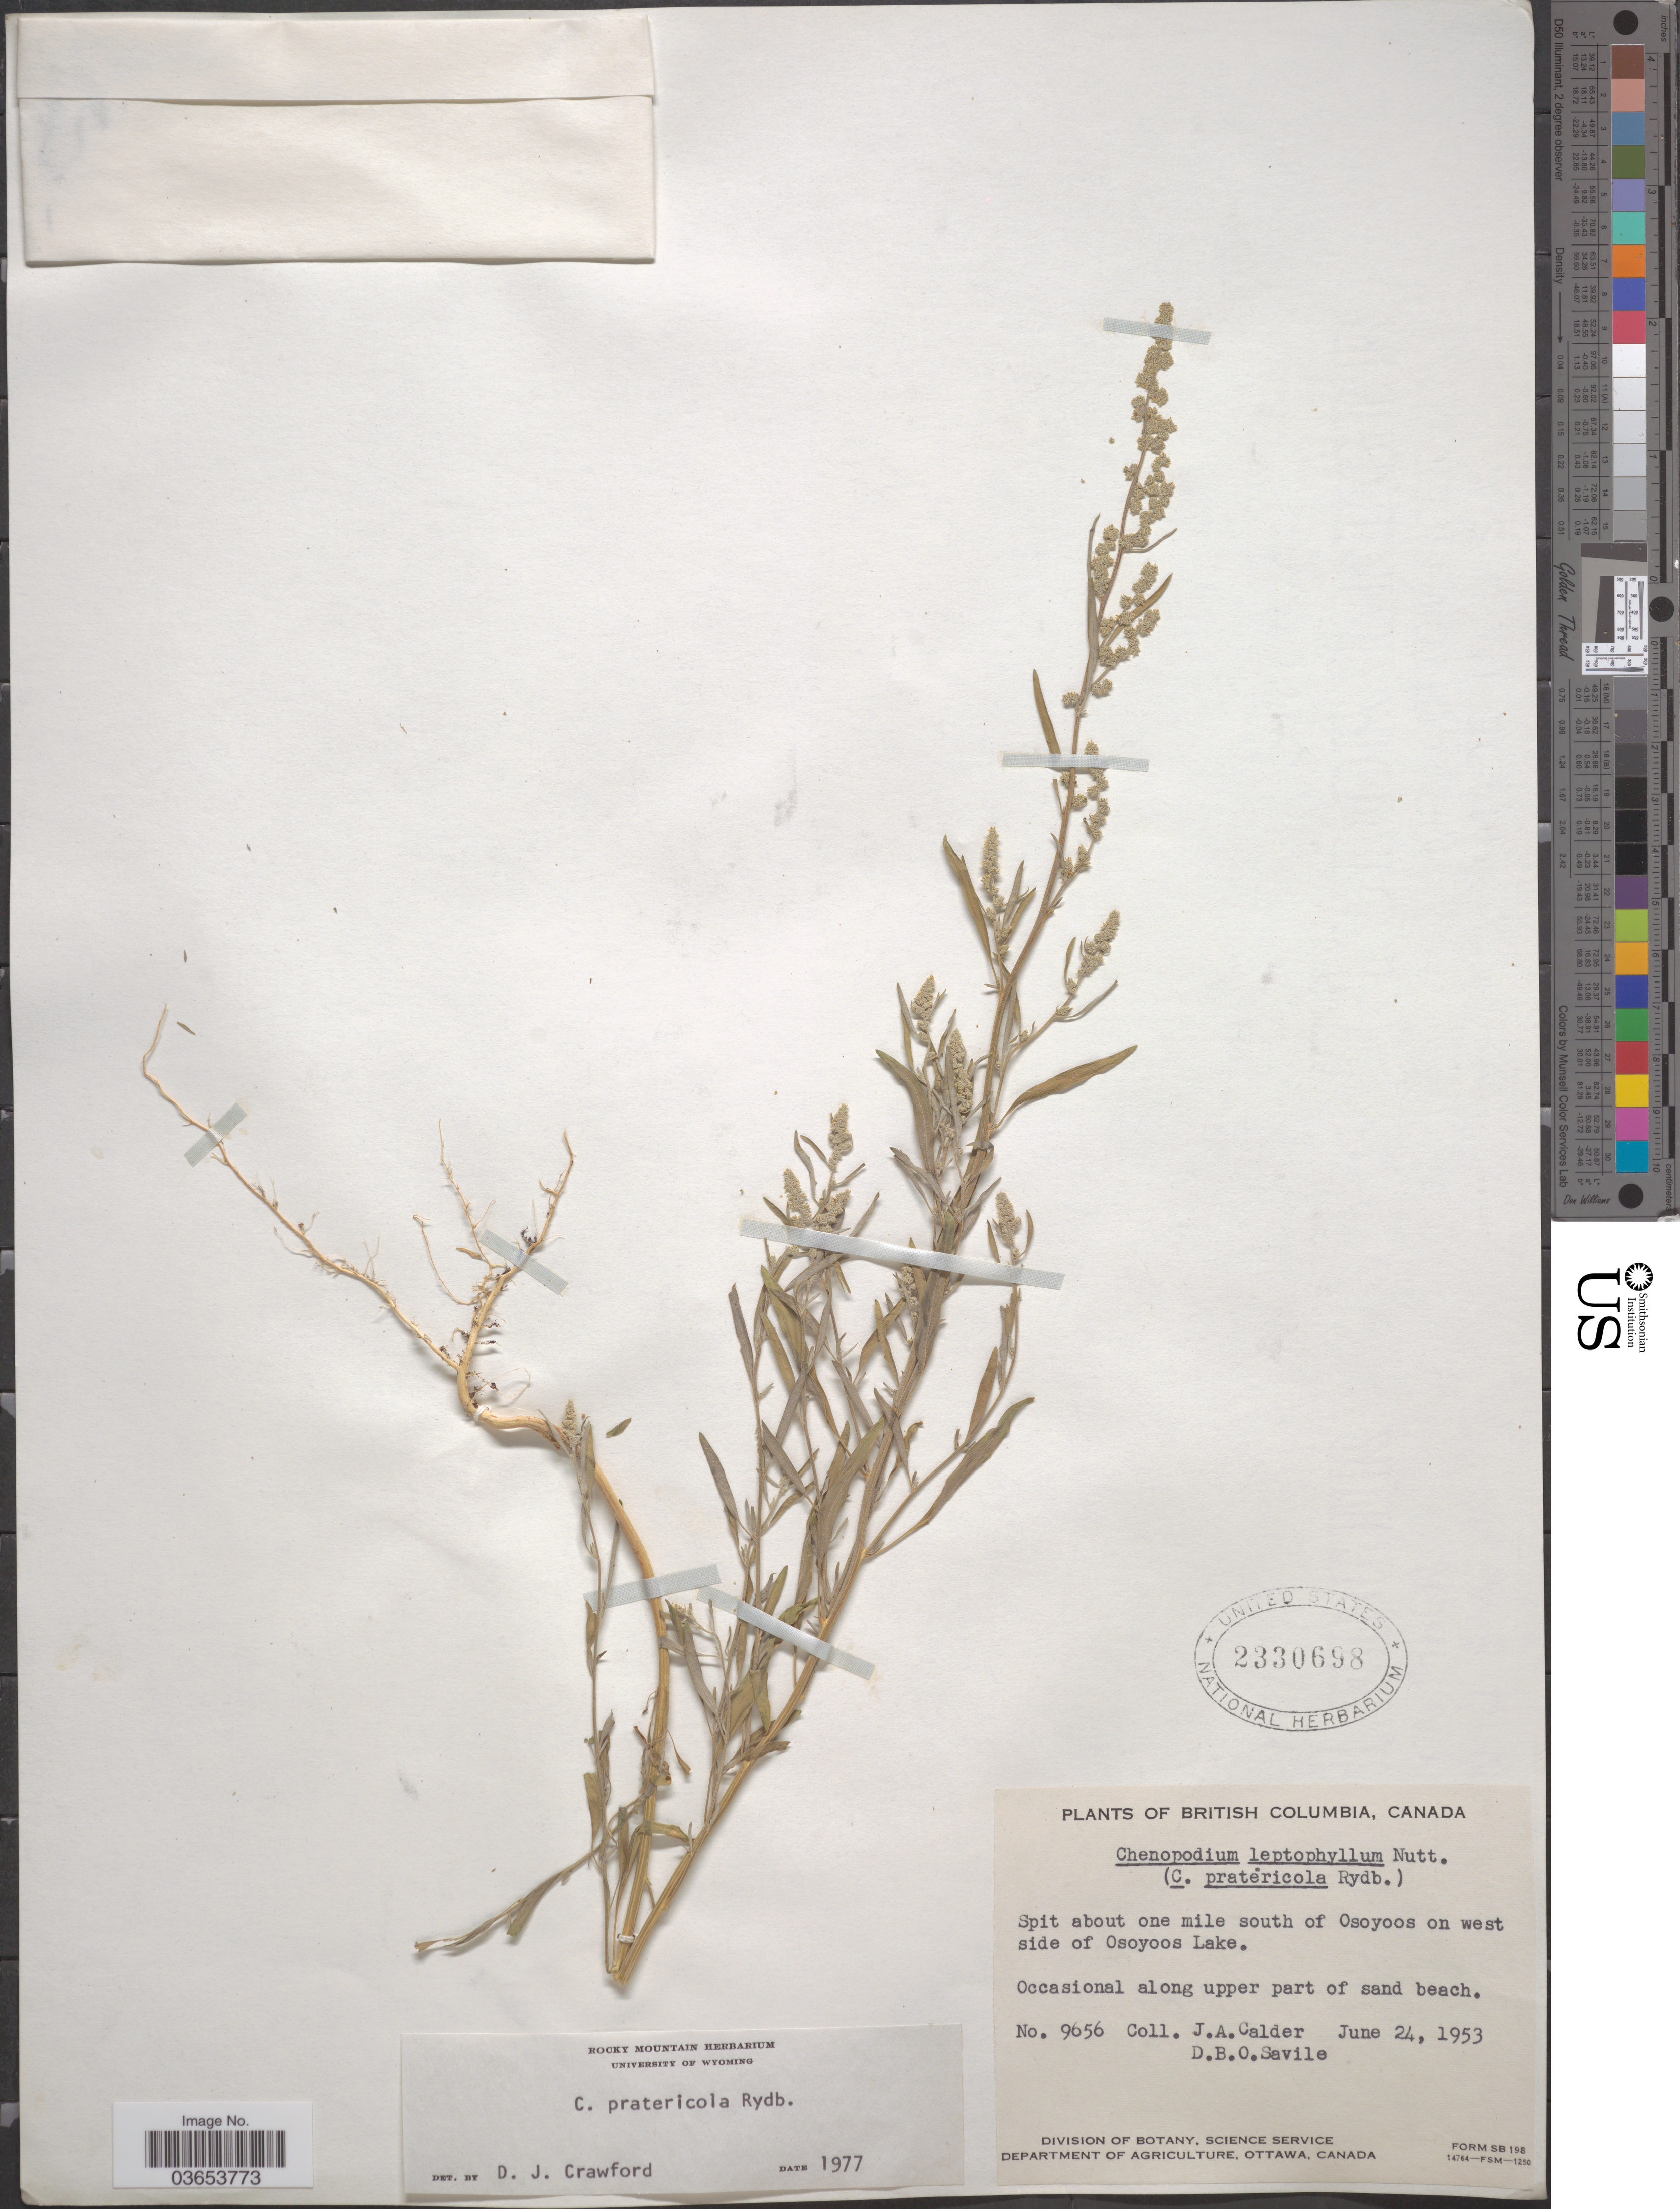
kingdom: Plantae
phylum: Tracheophyta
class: Magnoliopsida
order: Caryophyllales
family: Amaranthaceae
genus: Chenopodium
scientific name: Chenopodium pratericola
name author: Rydb.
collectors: J. A. Calder & D. Savile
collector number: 9656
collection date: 1953-06-24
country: Canada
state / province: British Columbia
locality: Spit about one mile south of Osoyoos on west side of Osoyoos Lake.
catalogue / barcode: US 2330698